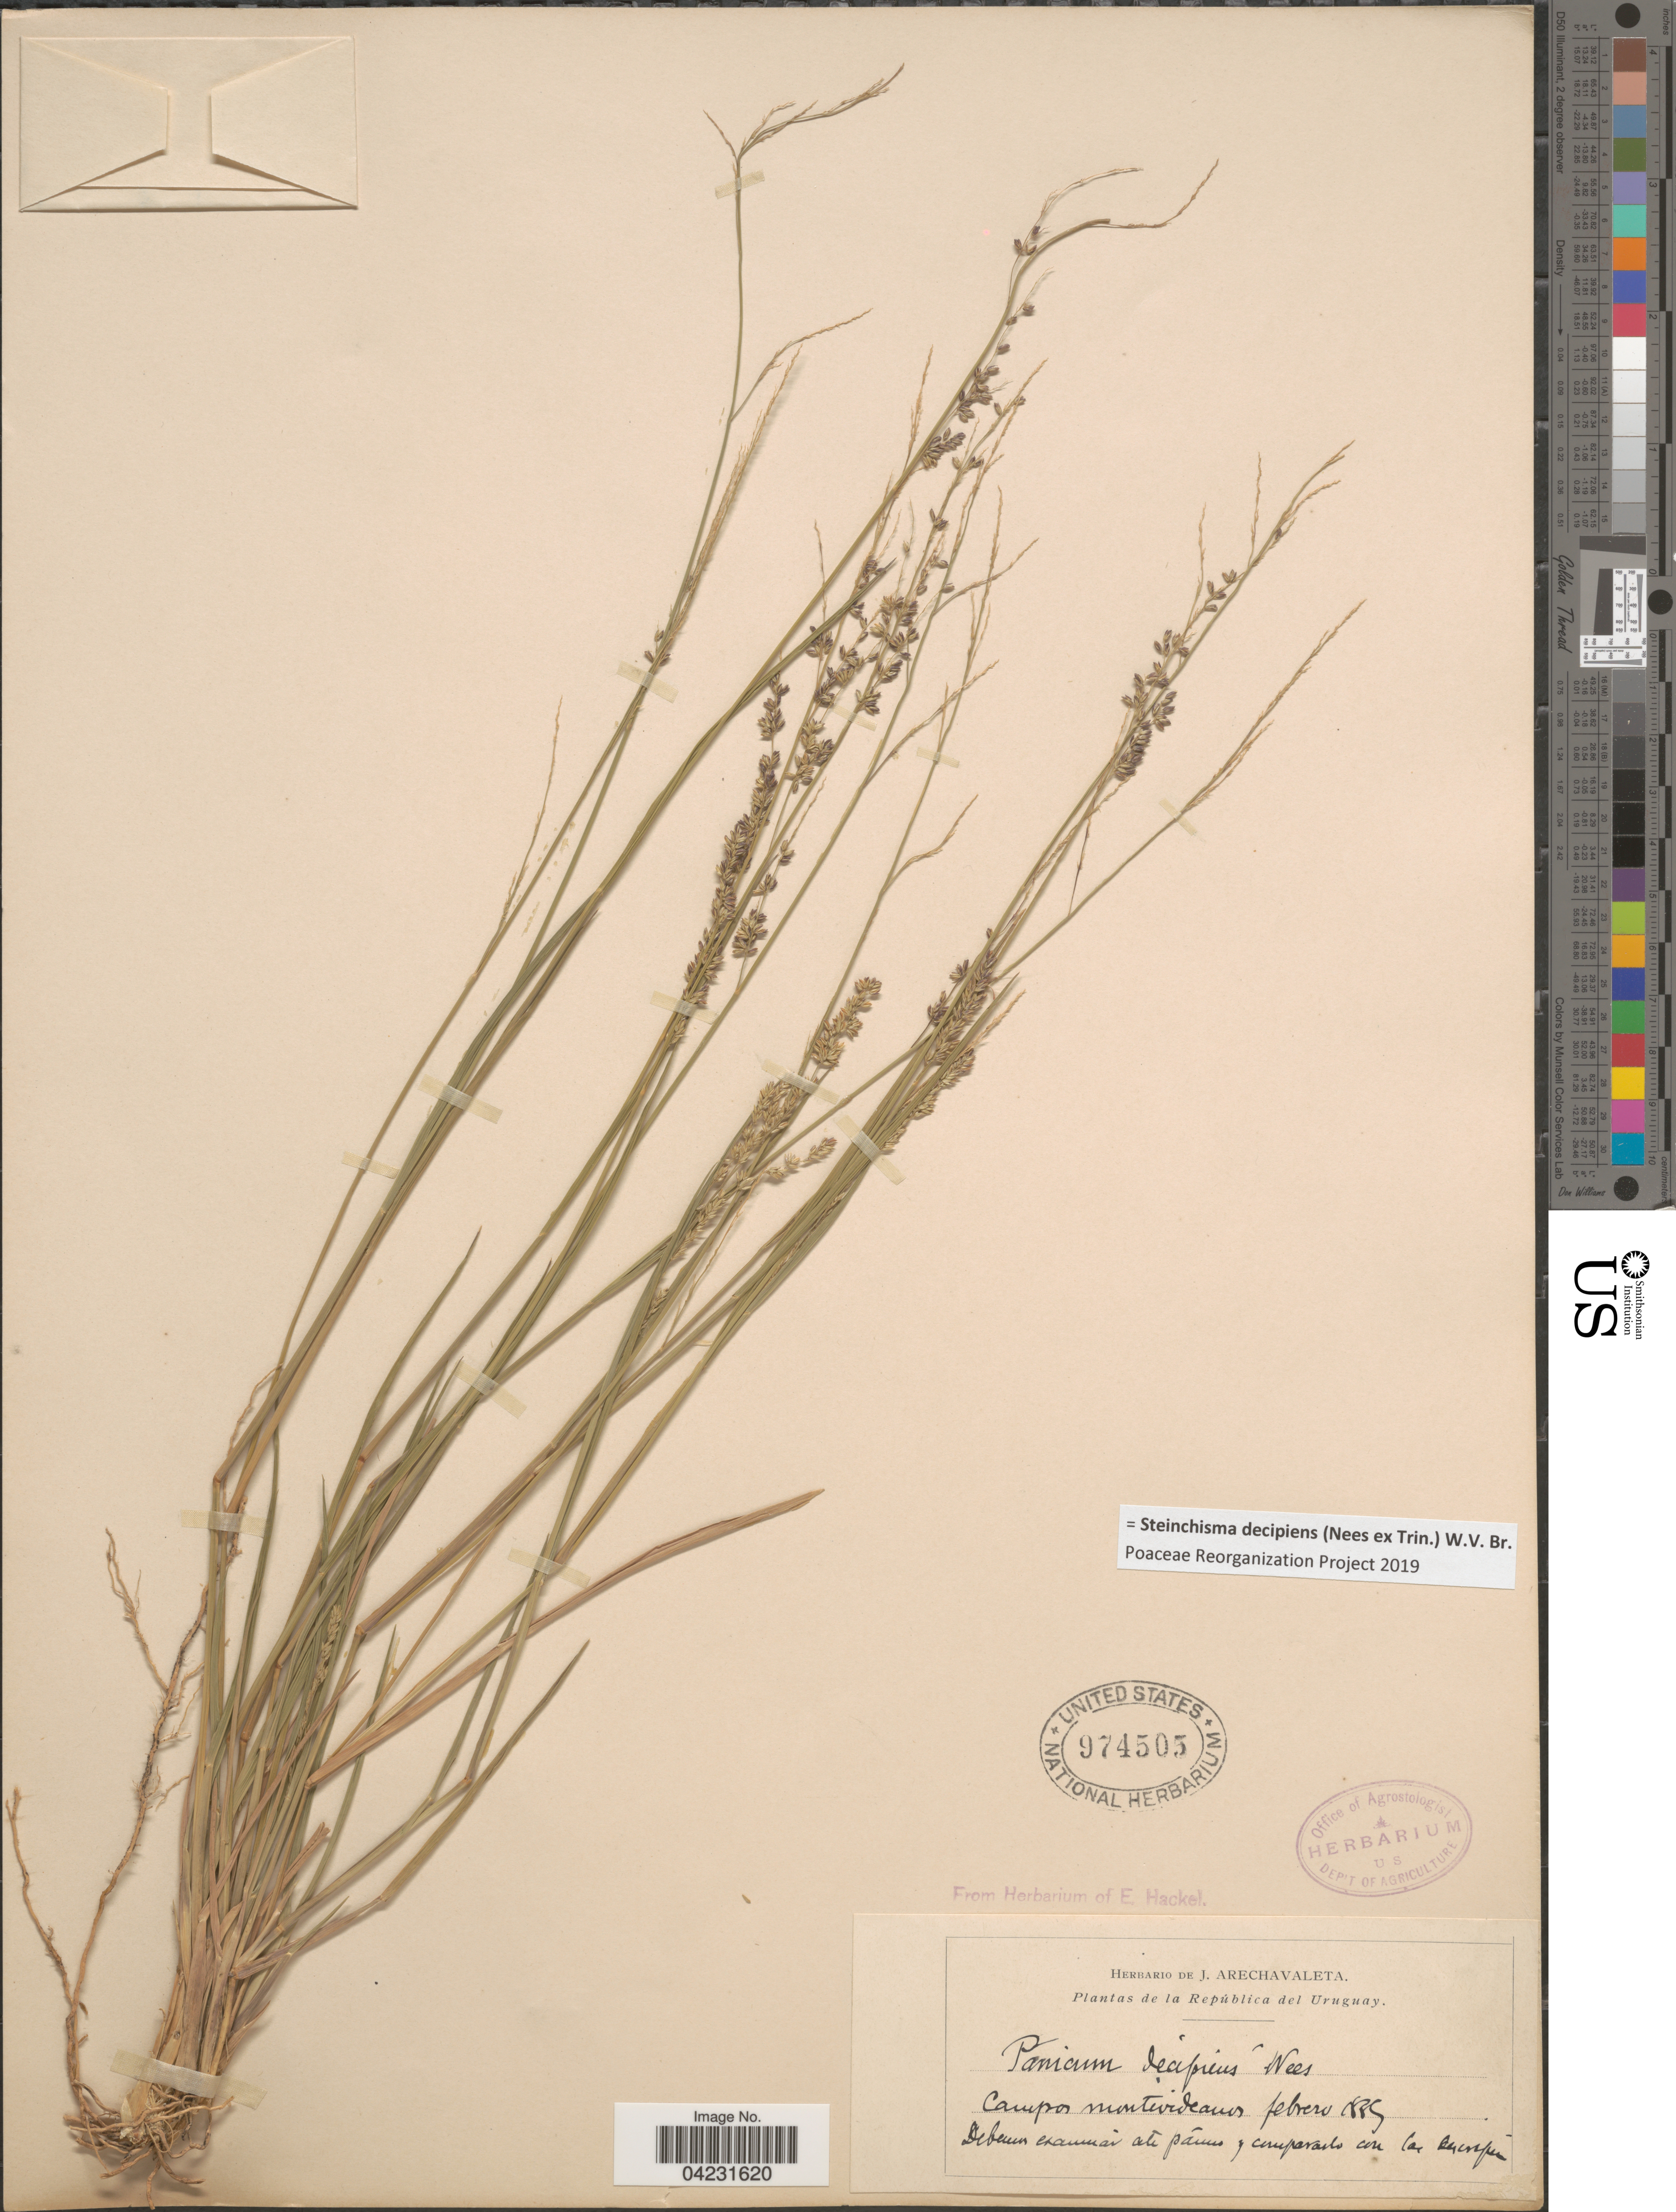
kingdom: Plantae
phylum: Tracheophyta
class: Liliopsida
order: Poales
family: Poaceae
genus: Steinchisma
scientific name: Steinchisma decipiens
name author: (Nees ex Trin.) W.V. Br.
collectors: ex herb. de J. Arechavaleta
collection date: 1885-02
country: Uruguay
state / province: Montevideo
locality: República del Uruguay. Campos Montevideanos.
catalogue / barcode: US 974505